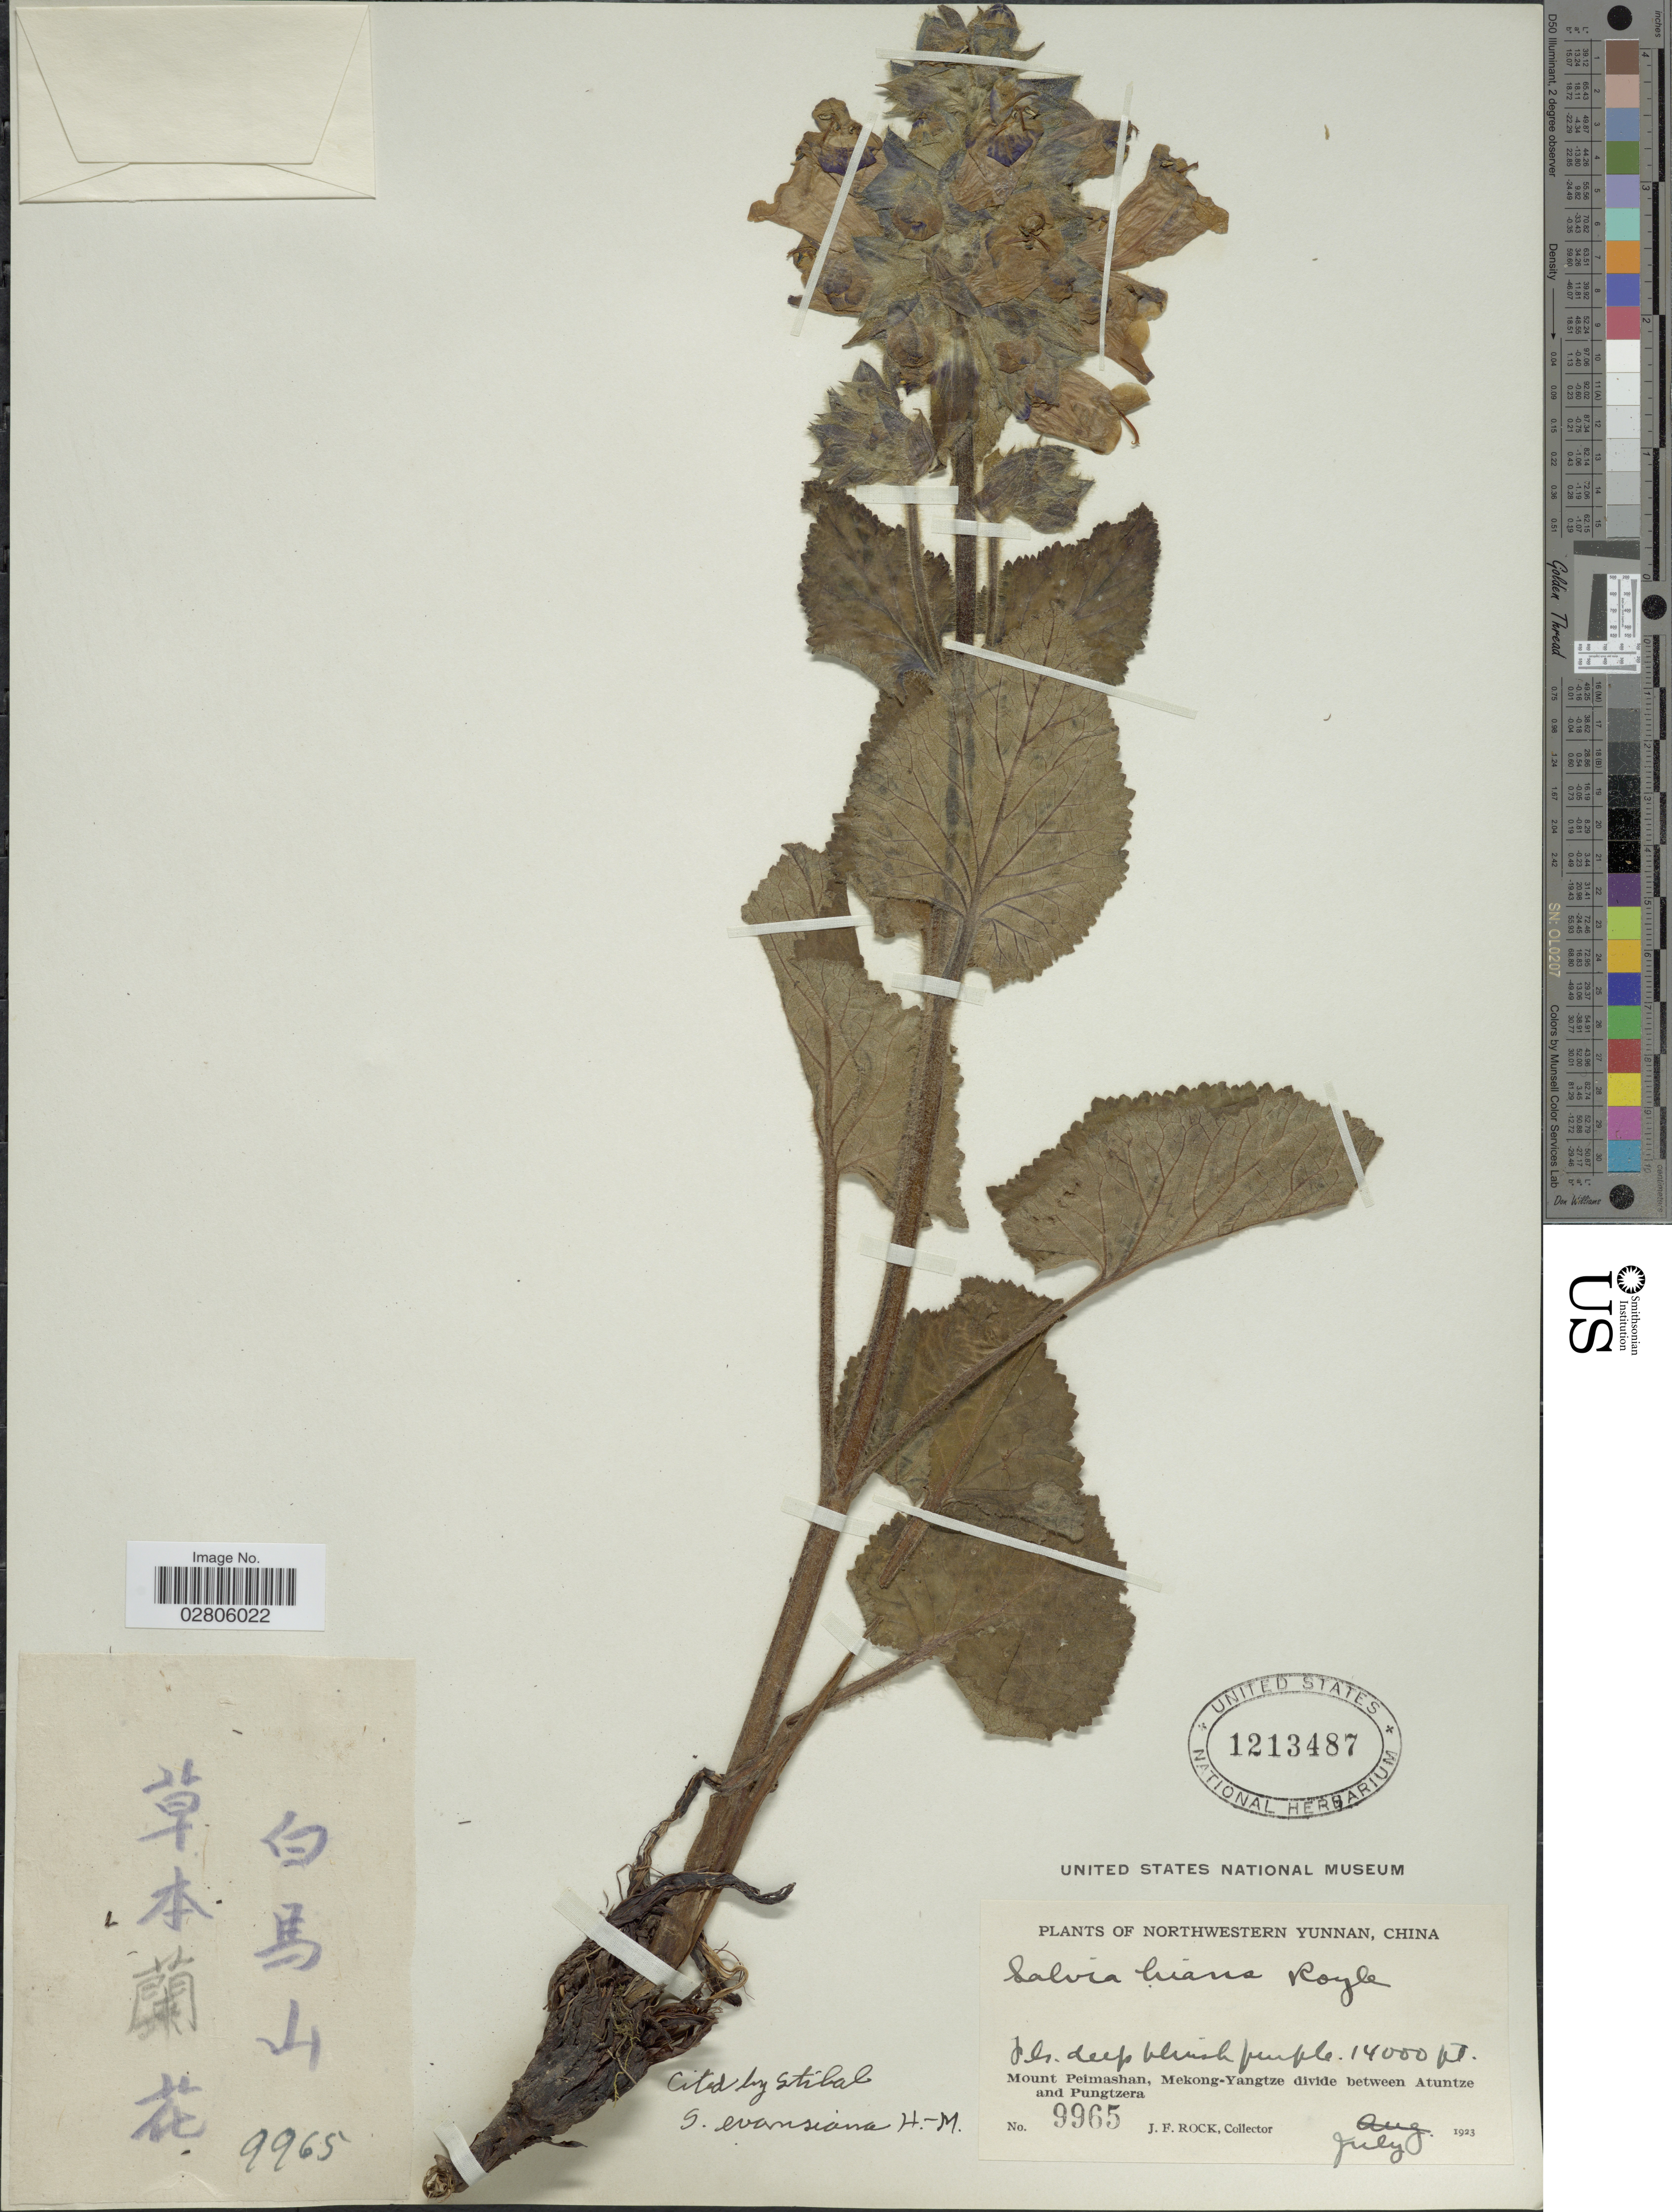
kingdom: Plantae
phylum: Tracheophyta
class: Magnoliopsida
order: Lamiales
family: Lamiaceae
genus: Salvia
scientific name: Salvia evansiana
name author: Hand.-Mazz.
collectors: J. Rock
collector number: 9965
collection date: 1923-07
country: China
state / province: Yunnan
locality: Northwestern Yunnan, Mount Peimashan, Mekong-Yangtze divide between Atuntze and Pungtzera.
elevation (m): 4267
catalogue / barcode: US 1213487